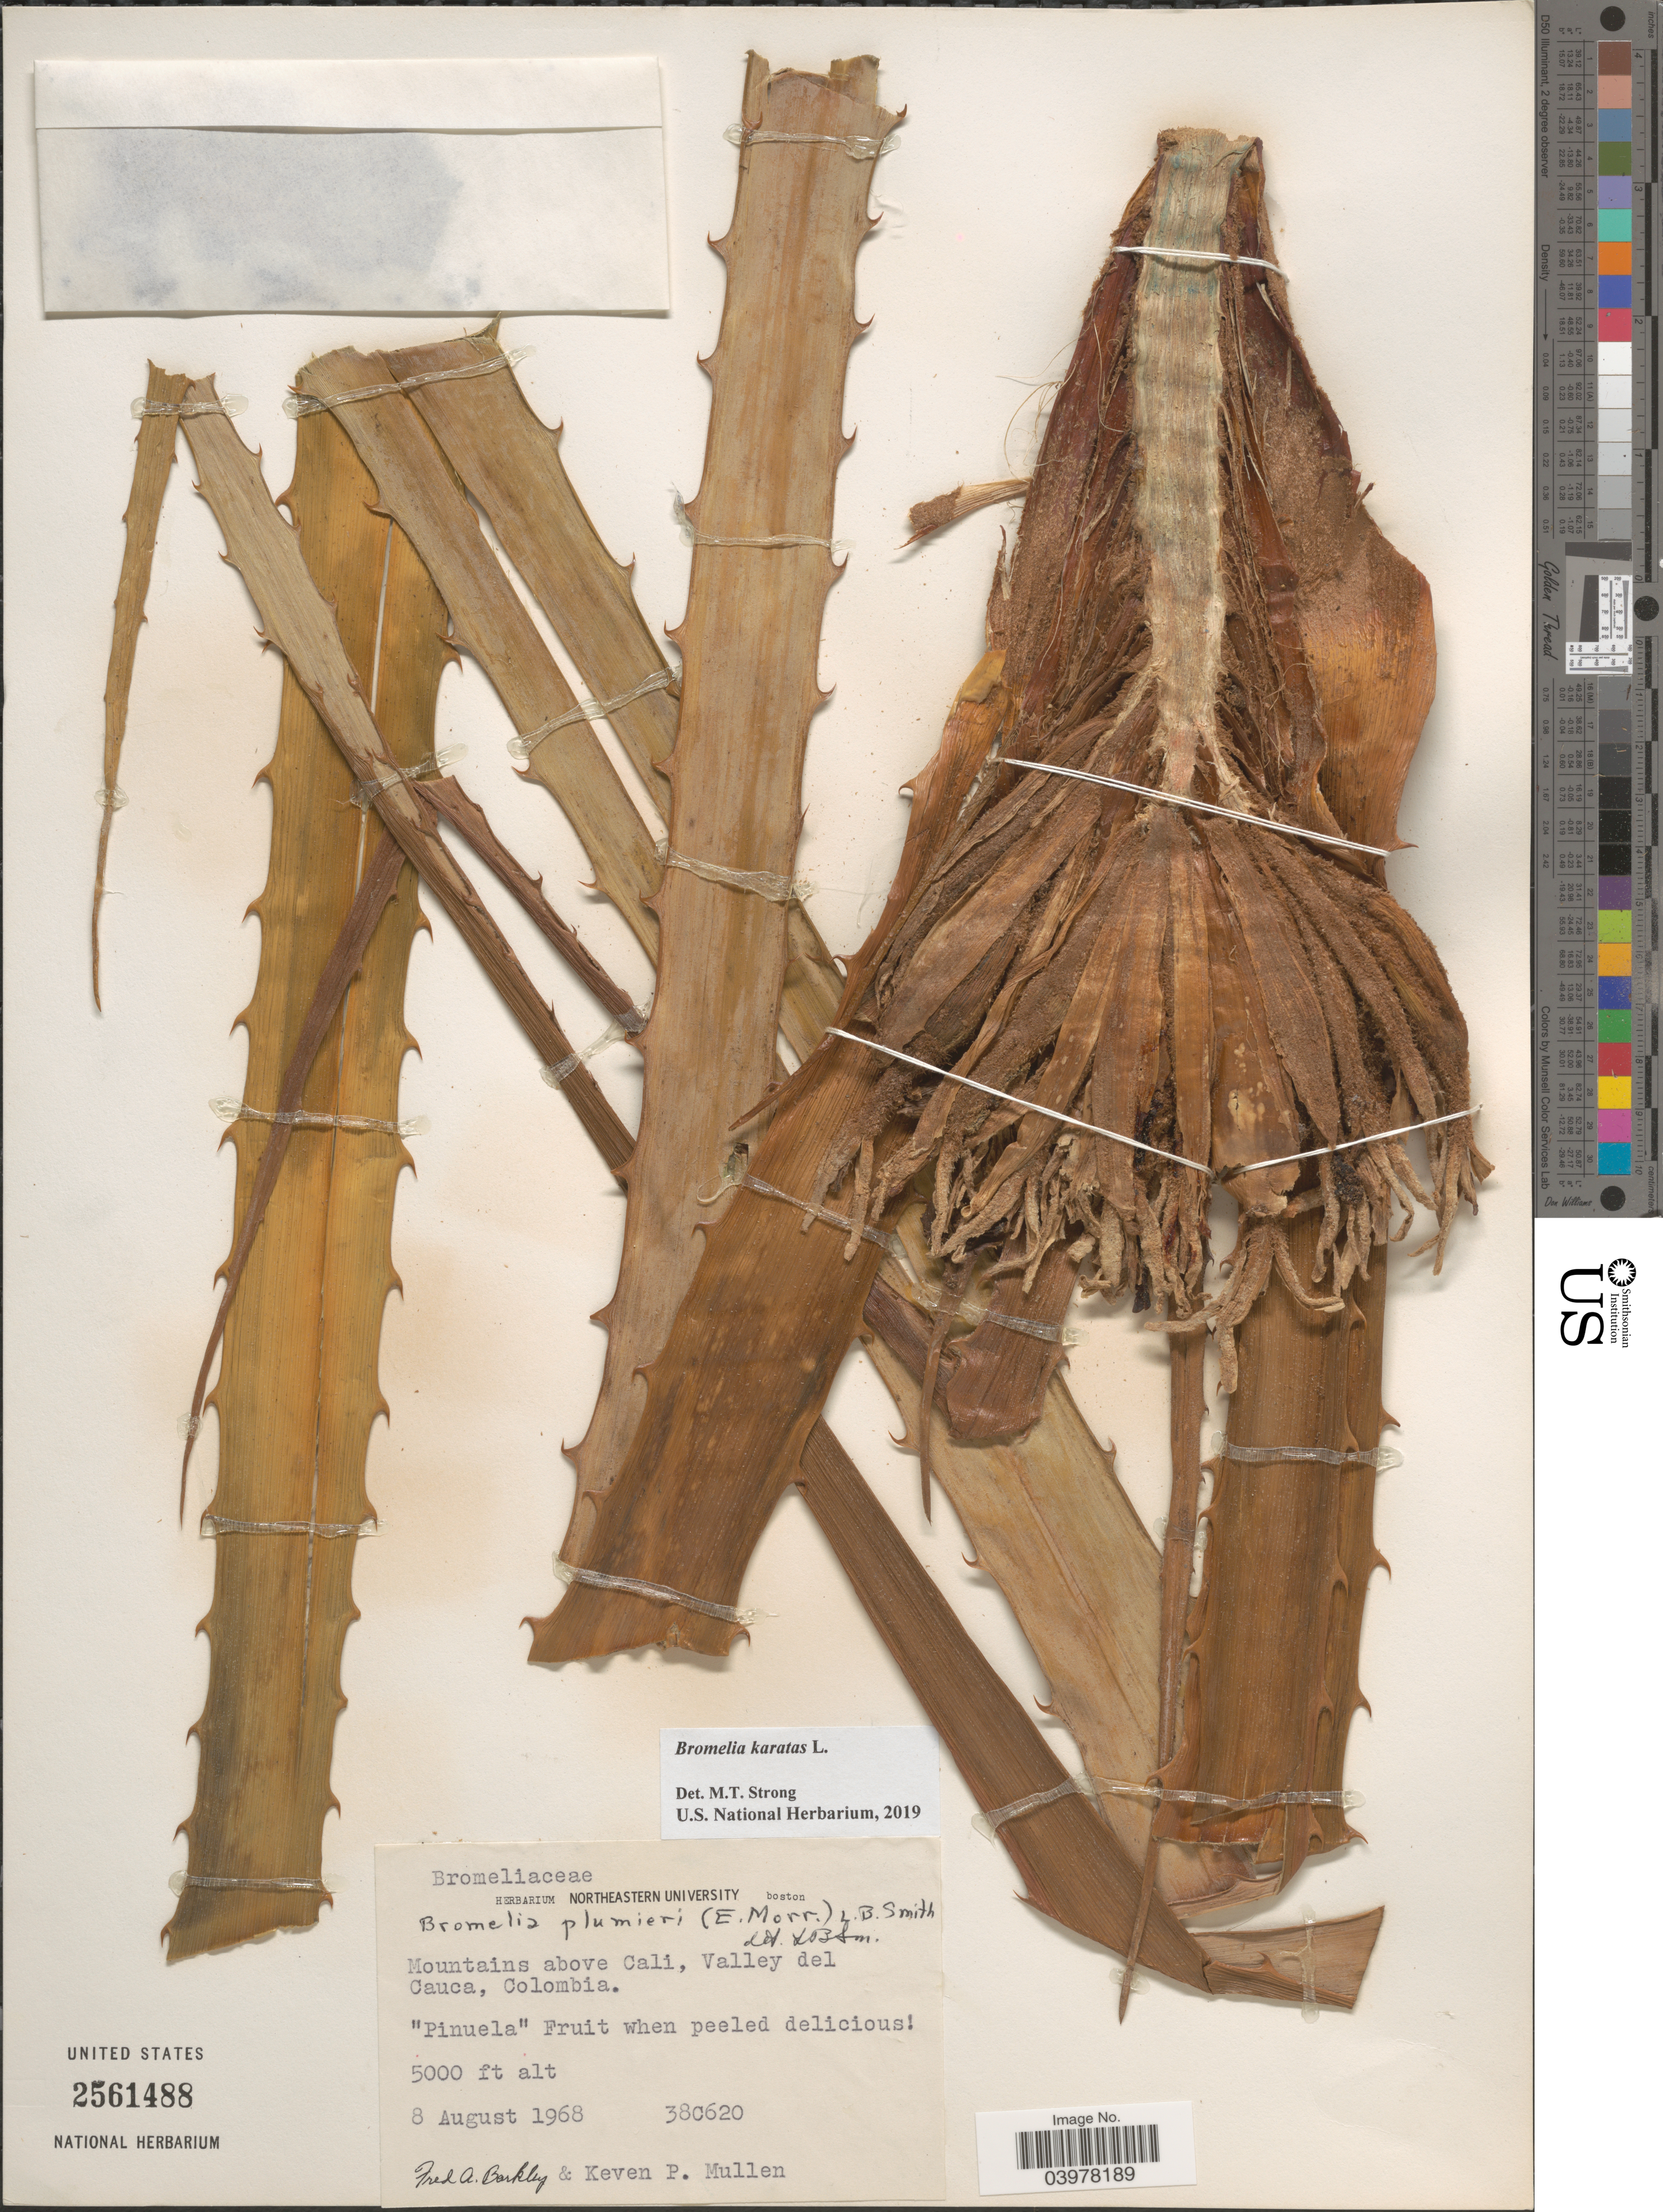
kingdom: Plantae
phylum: Tracheophyta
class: Liliopsida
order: Poales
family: Bromeliaceae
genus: Bromelia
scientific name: Bromelia karatas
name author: L.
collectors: F. A. Barkley & K. Mullen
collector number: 38C620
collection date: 1968-08-08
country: Colombia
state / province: Valle del Cauca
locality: Mountains above Cali, Valley del Cauca.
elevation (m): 1524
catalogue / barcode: US 2561488